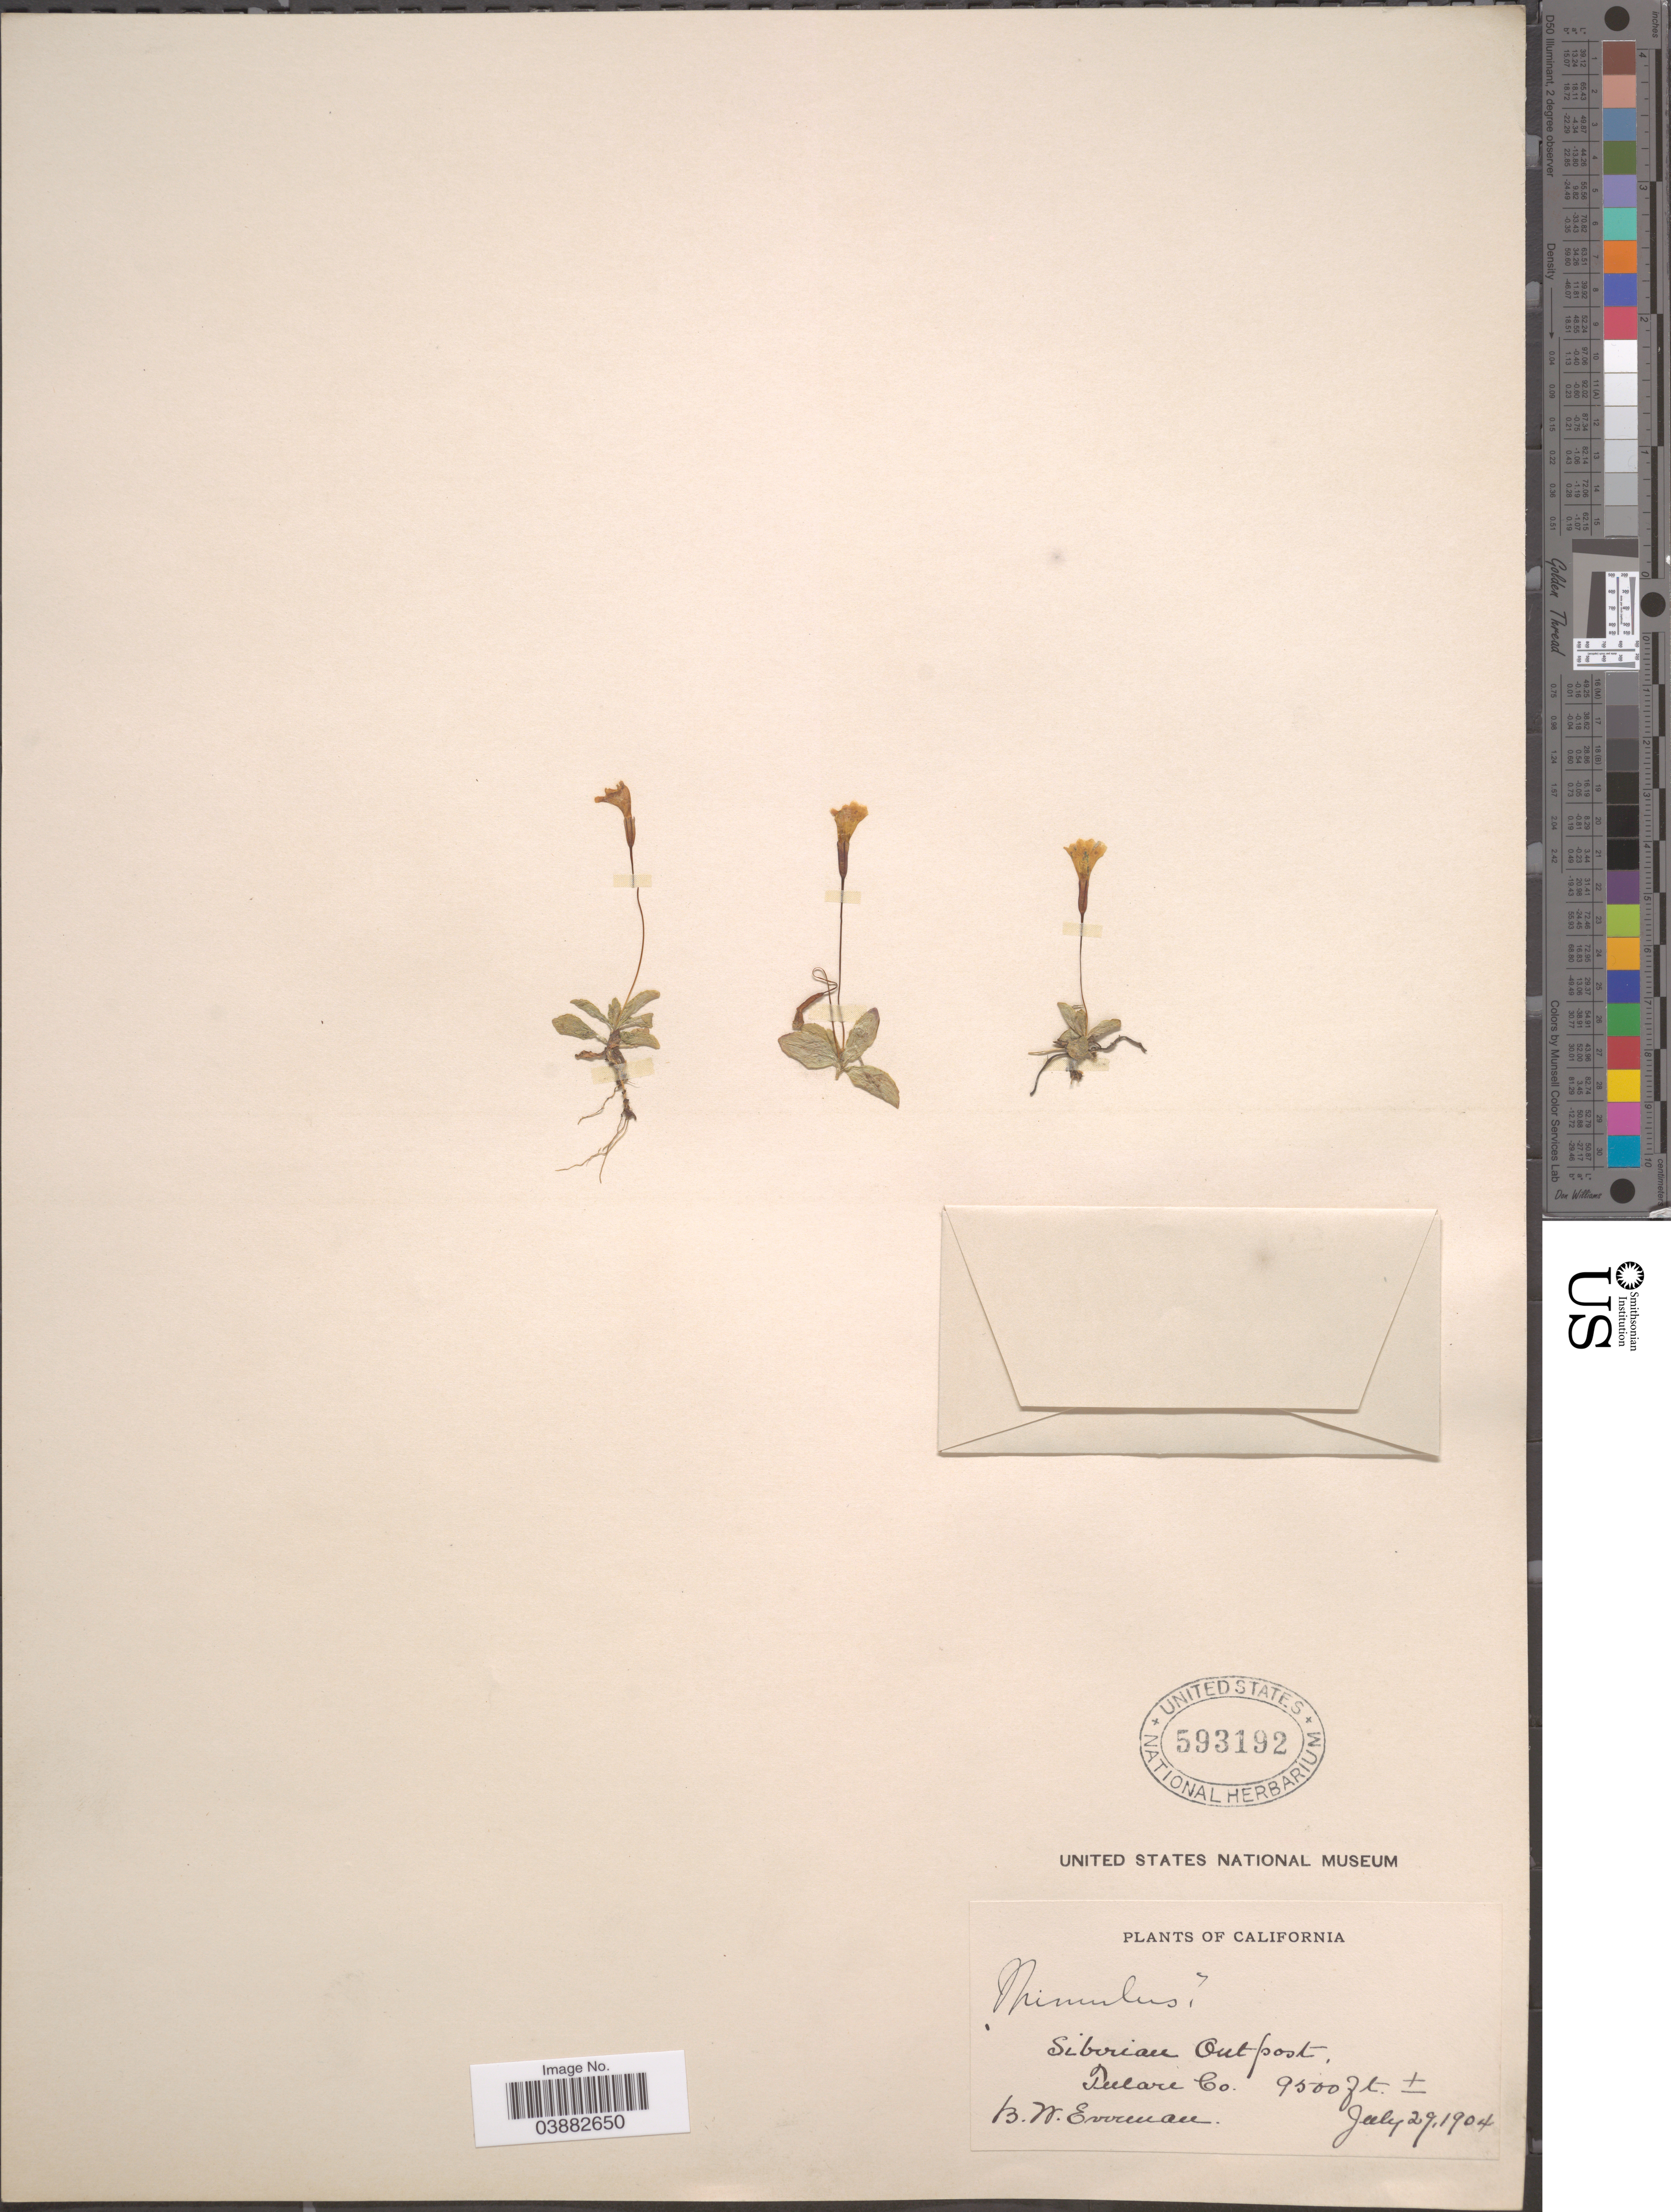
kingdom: Plantae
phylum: Tracheophyta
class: Magnoliopsida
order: Lamiales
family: Phrymaceae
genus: Mimulus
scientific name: Mimulus primuloides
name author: Benth.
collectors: B. W. Evermann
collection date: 1904-07-29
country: United States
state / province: California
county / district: Tulare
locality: Siberian Outpost. Tulare Co.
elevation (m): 2896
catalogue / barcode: US 593192